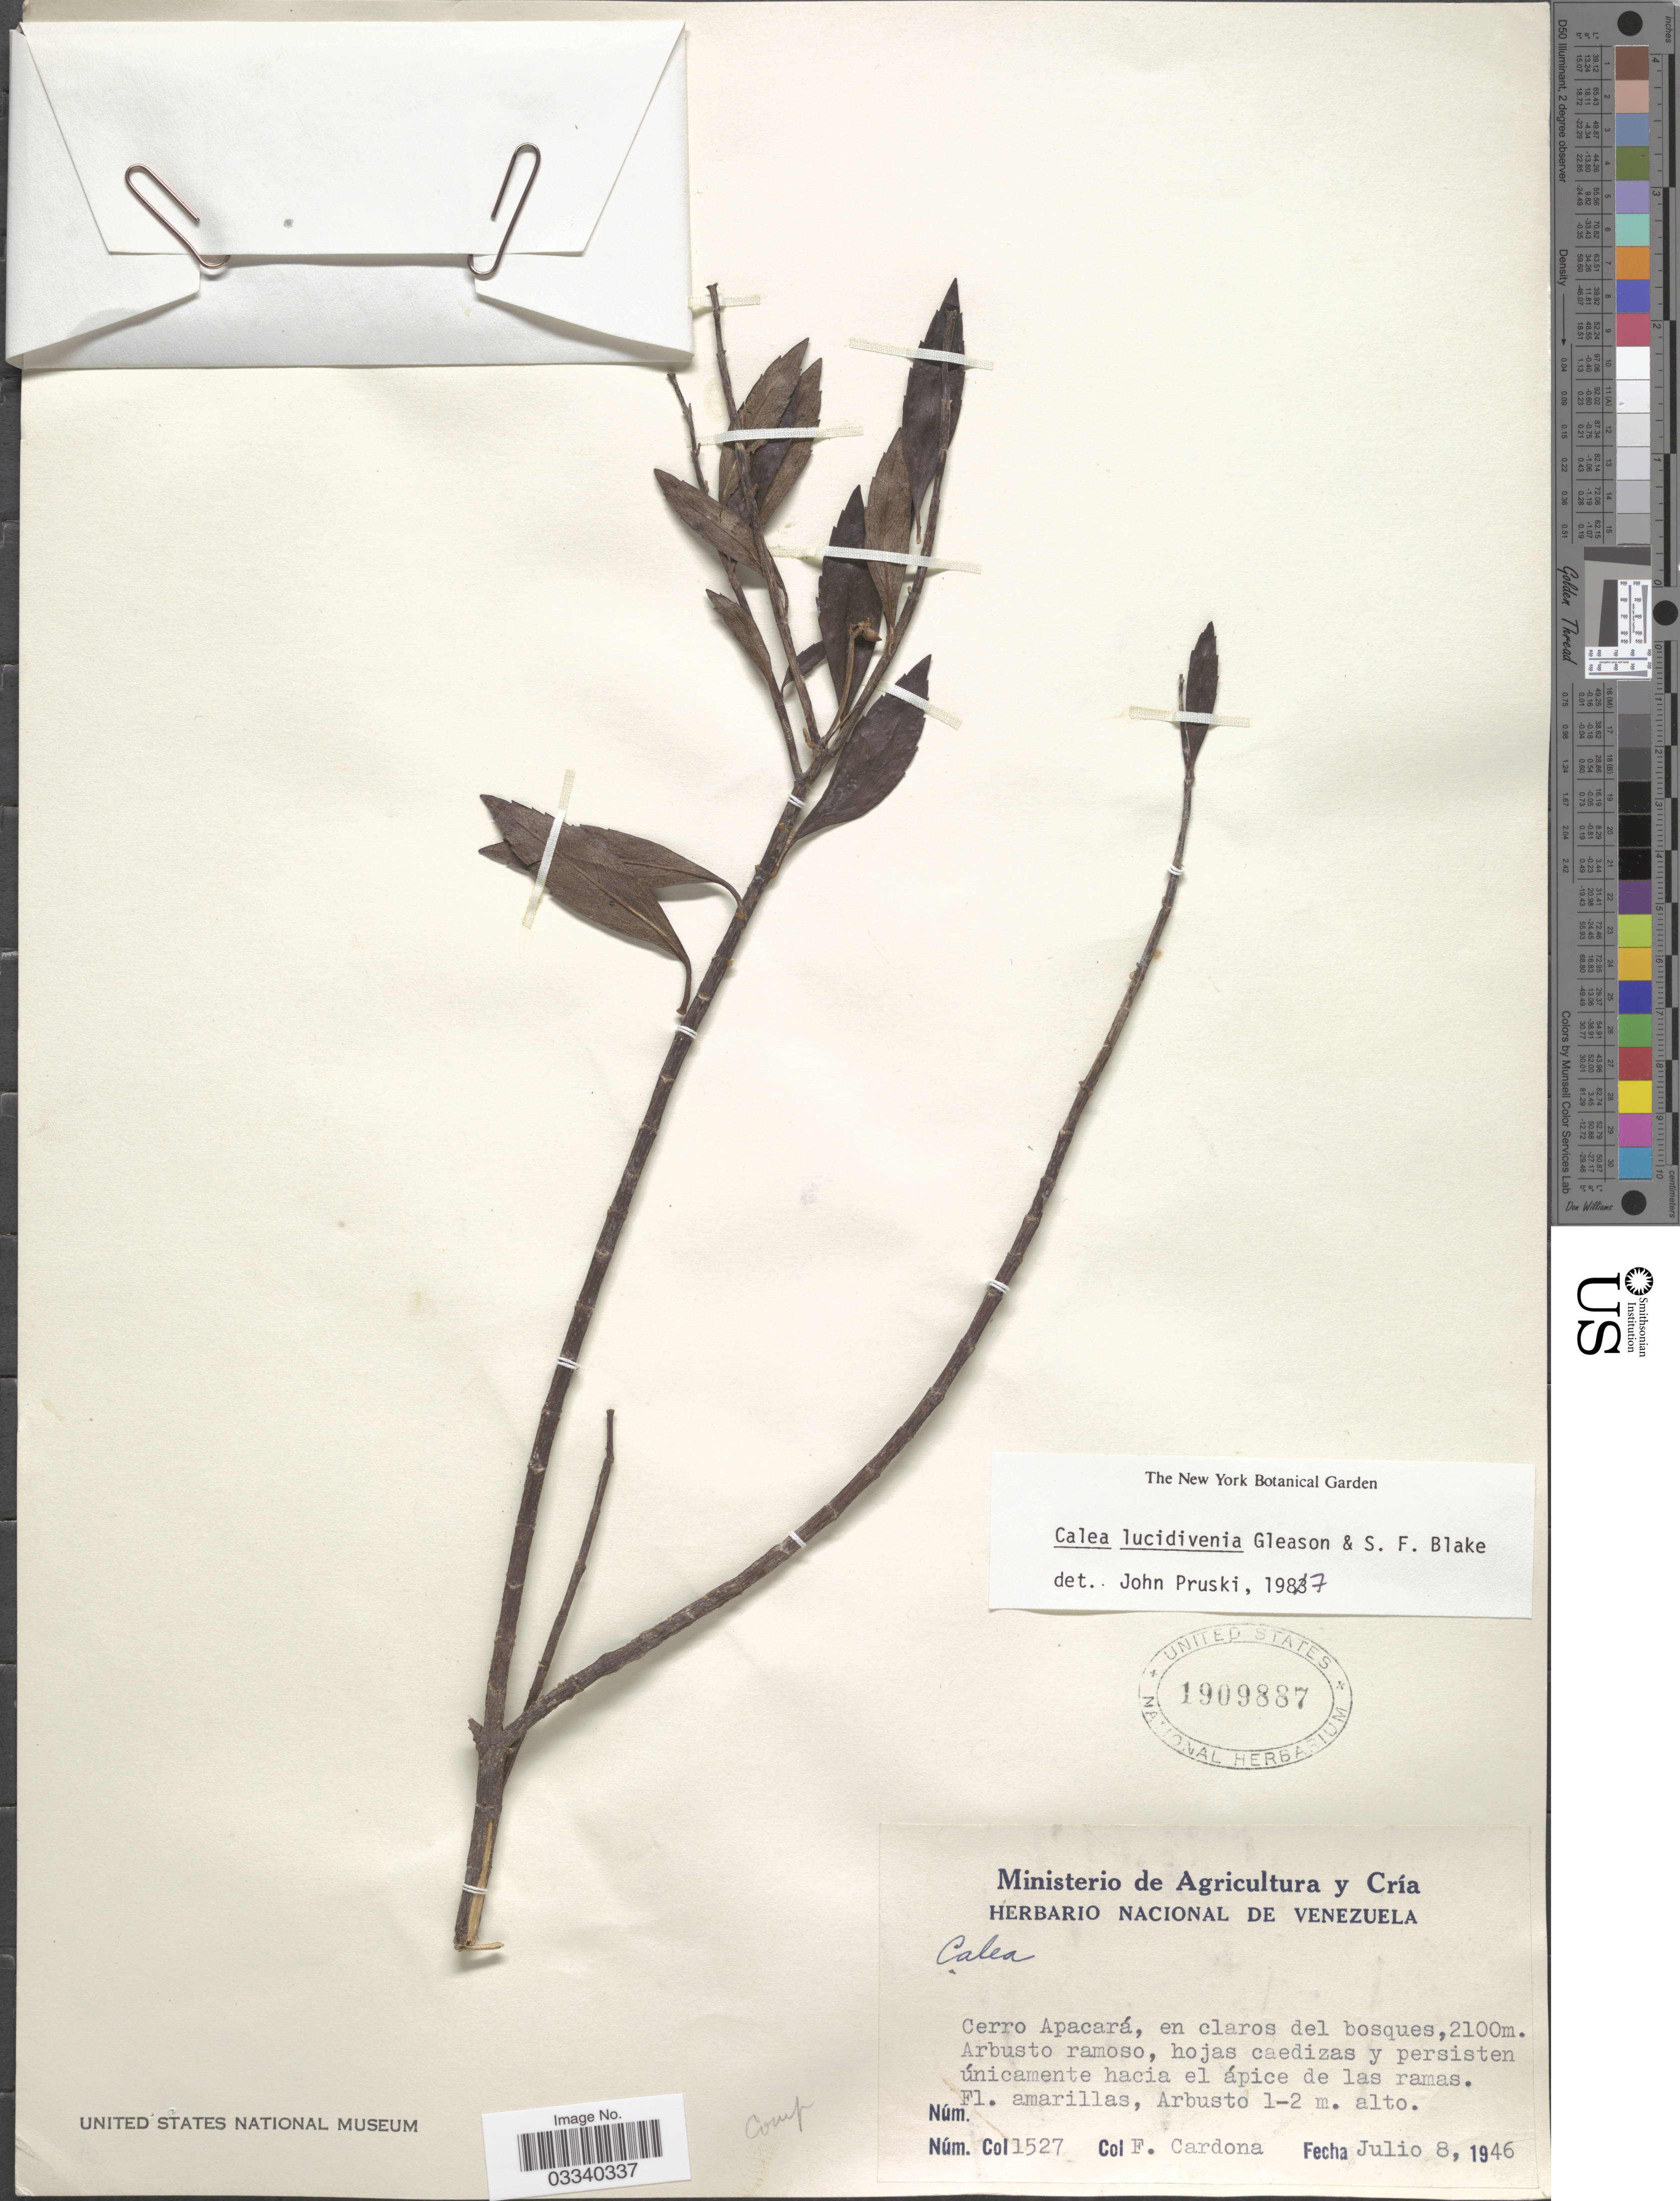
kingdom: Plantae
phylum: Tracheophyta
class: Magnoliopsida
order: Asterales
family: Asteraceae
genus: Calea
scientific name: Calea lucidivenia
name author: Gleason & S.F. Blake in Gleason & Killip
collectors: F. Cardona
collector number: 1527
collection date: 1946-07-08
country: Venezuela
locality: Cerro Apacará.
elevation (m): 2100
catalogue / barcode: US 1909887